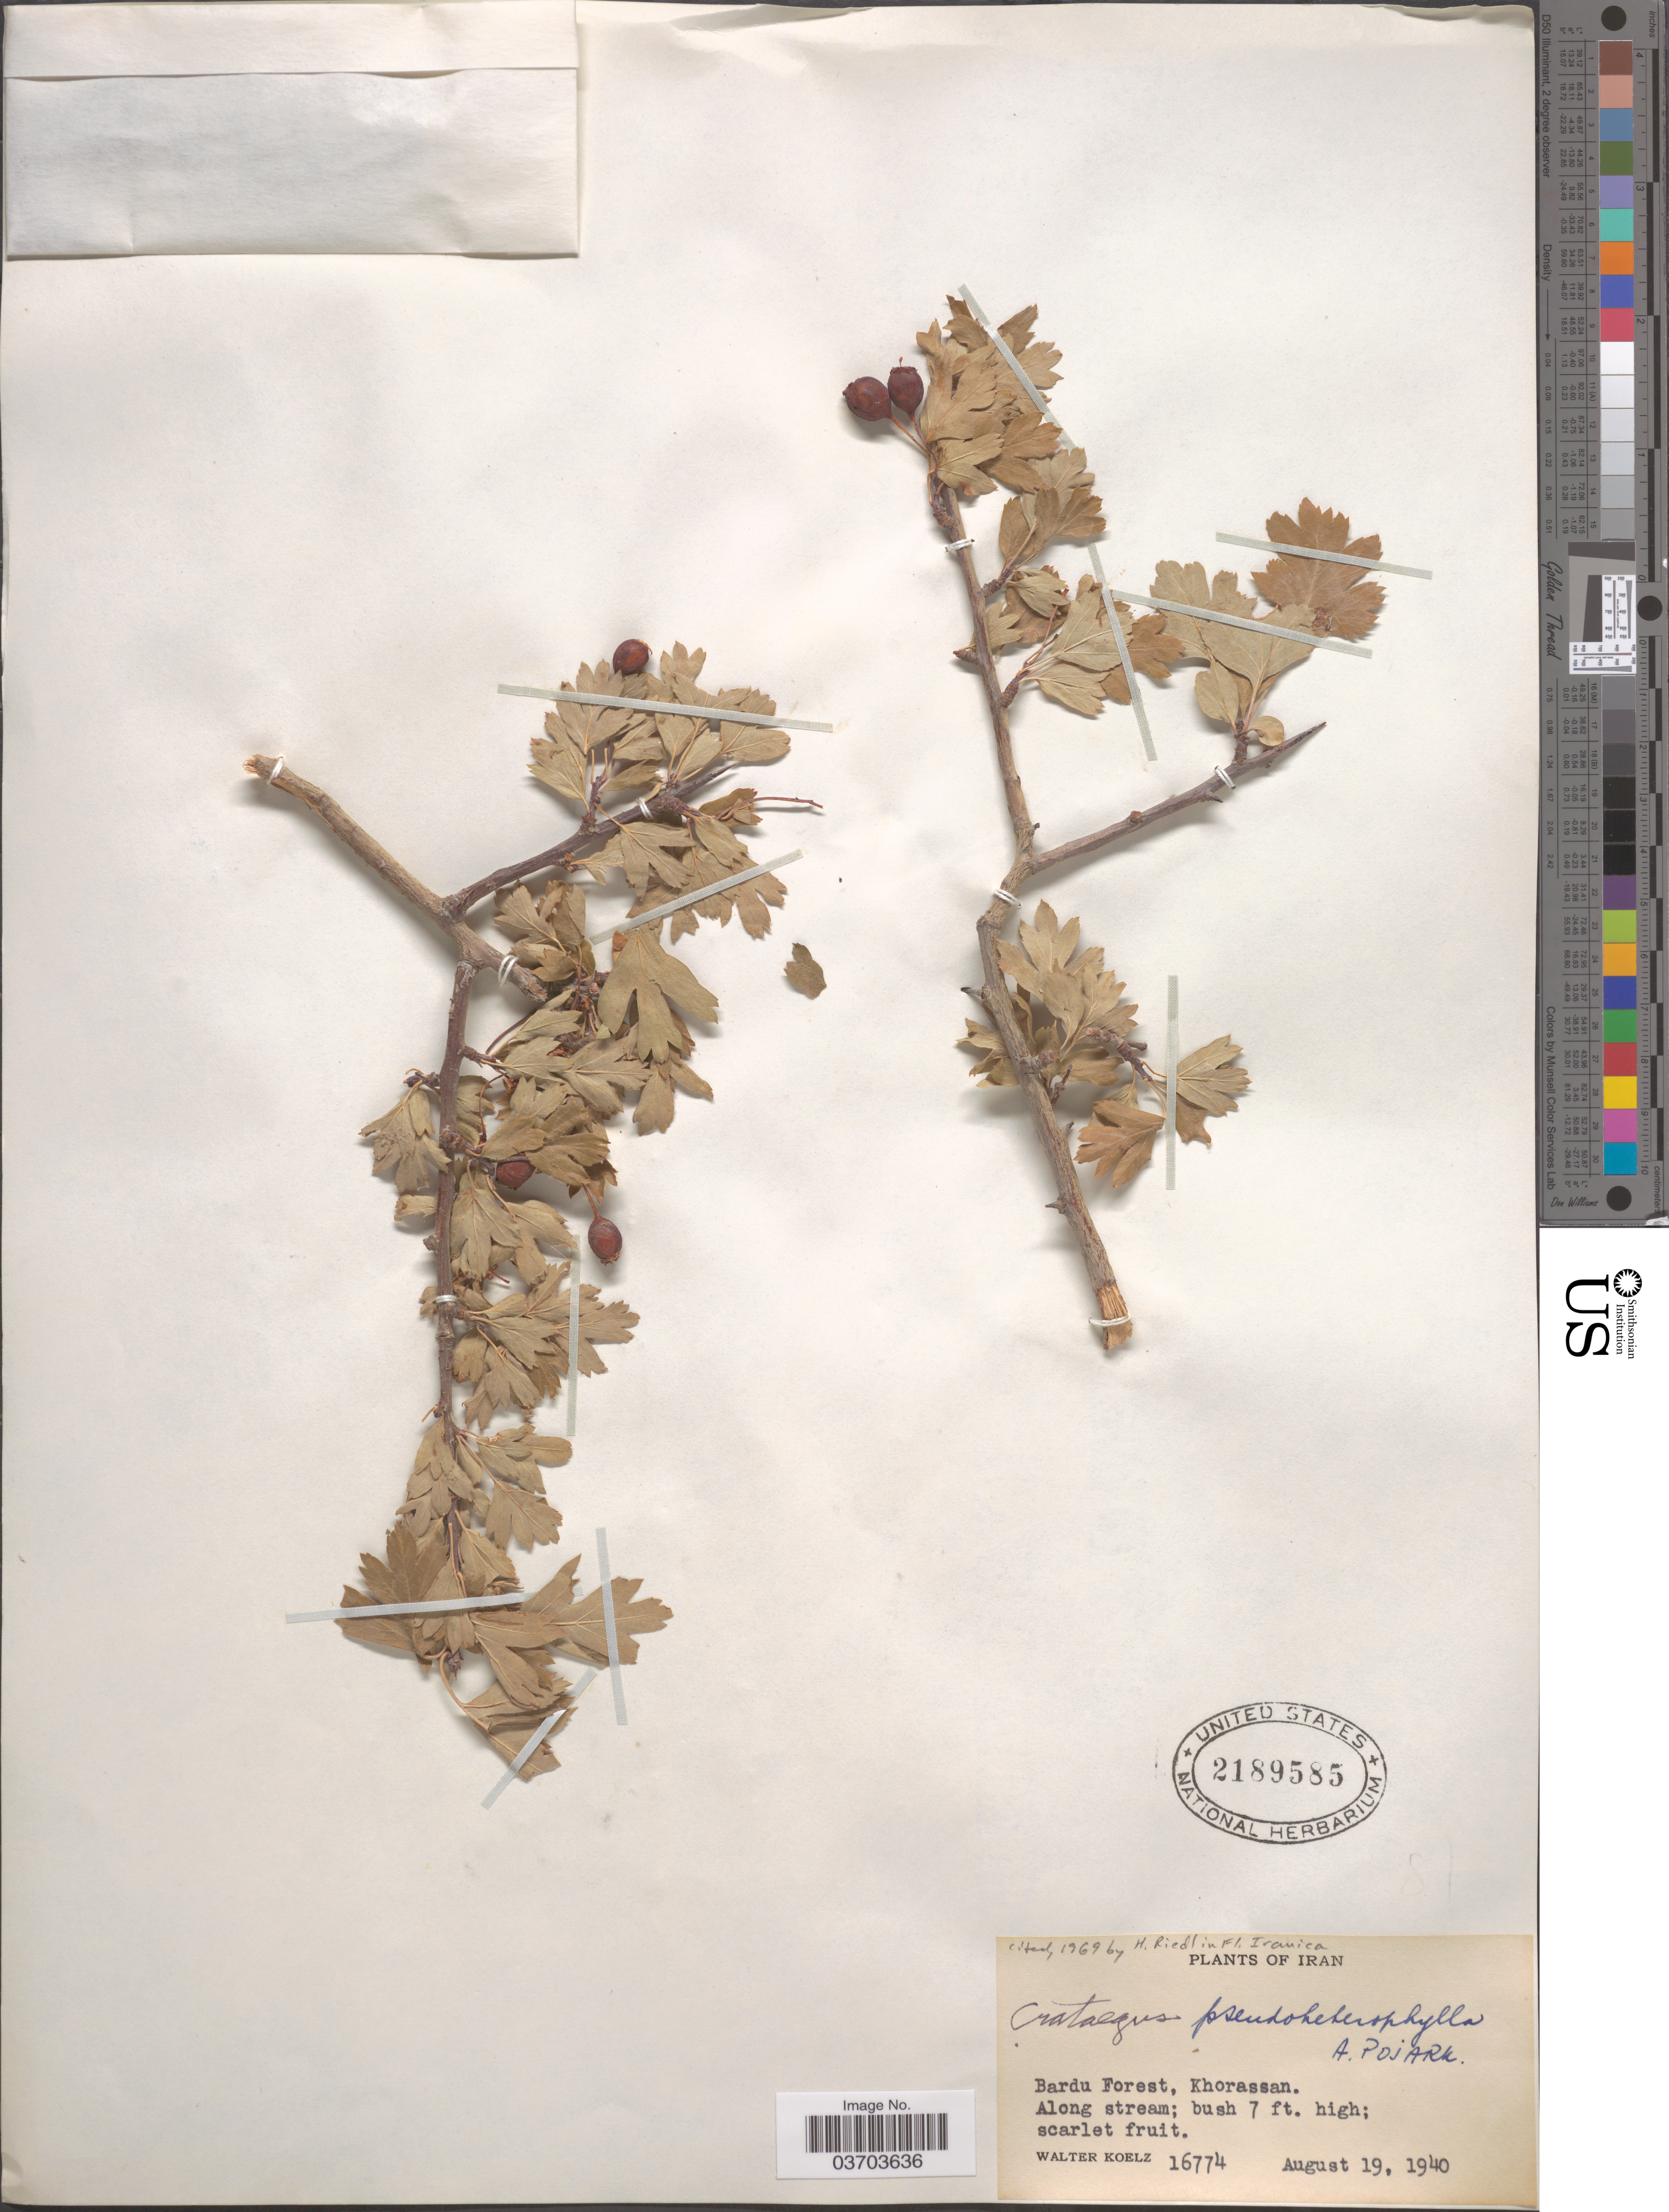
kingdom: Plantae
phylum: Tracheophyta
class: Magnoliopsida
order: Rosales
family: Rosaceae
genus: Crataegus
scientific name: Crataegus pseudoheterophylla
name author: Pojark.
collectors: W. N. Koelz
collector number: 16774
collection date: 1940-08-19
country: Iran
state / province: Khorasan [obsolete]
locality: Bardu Forest, Khorassan.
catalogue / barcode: US 2189585